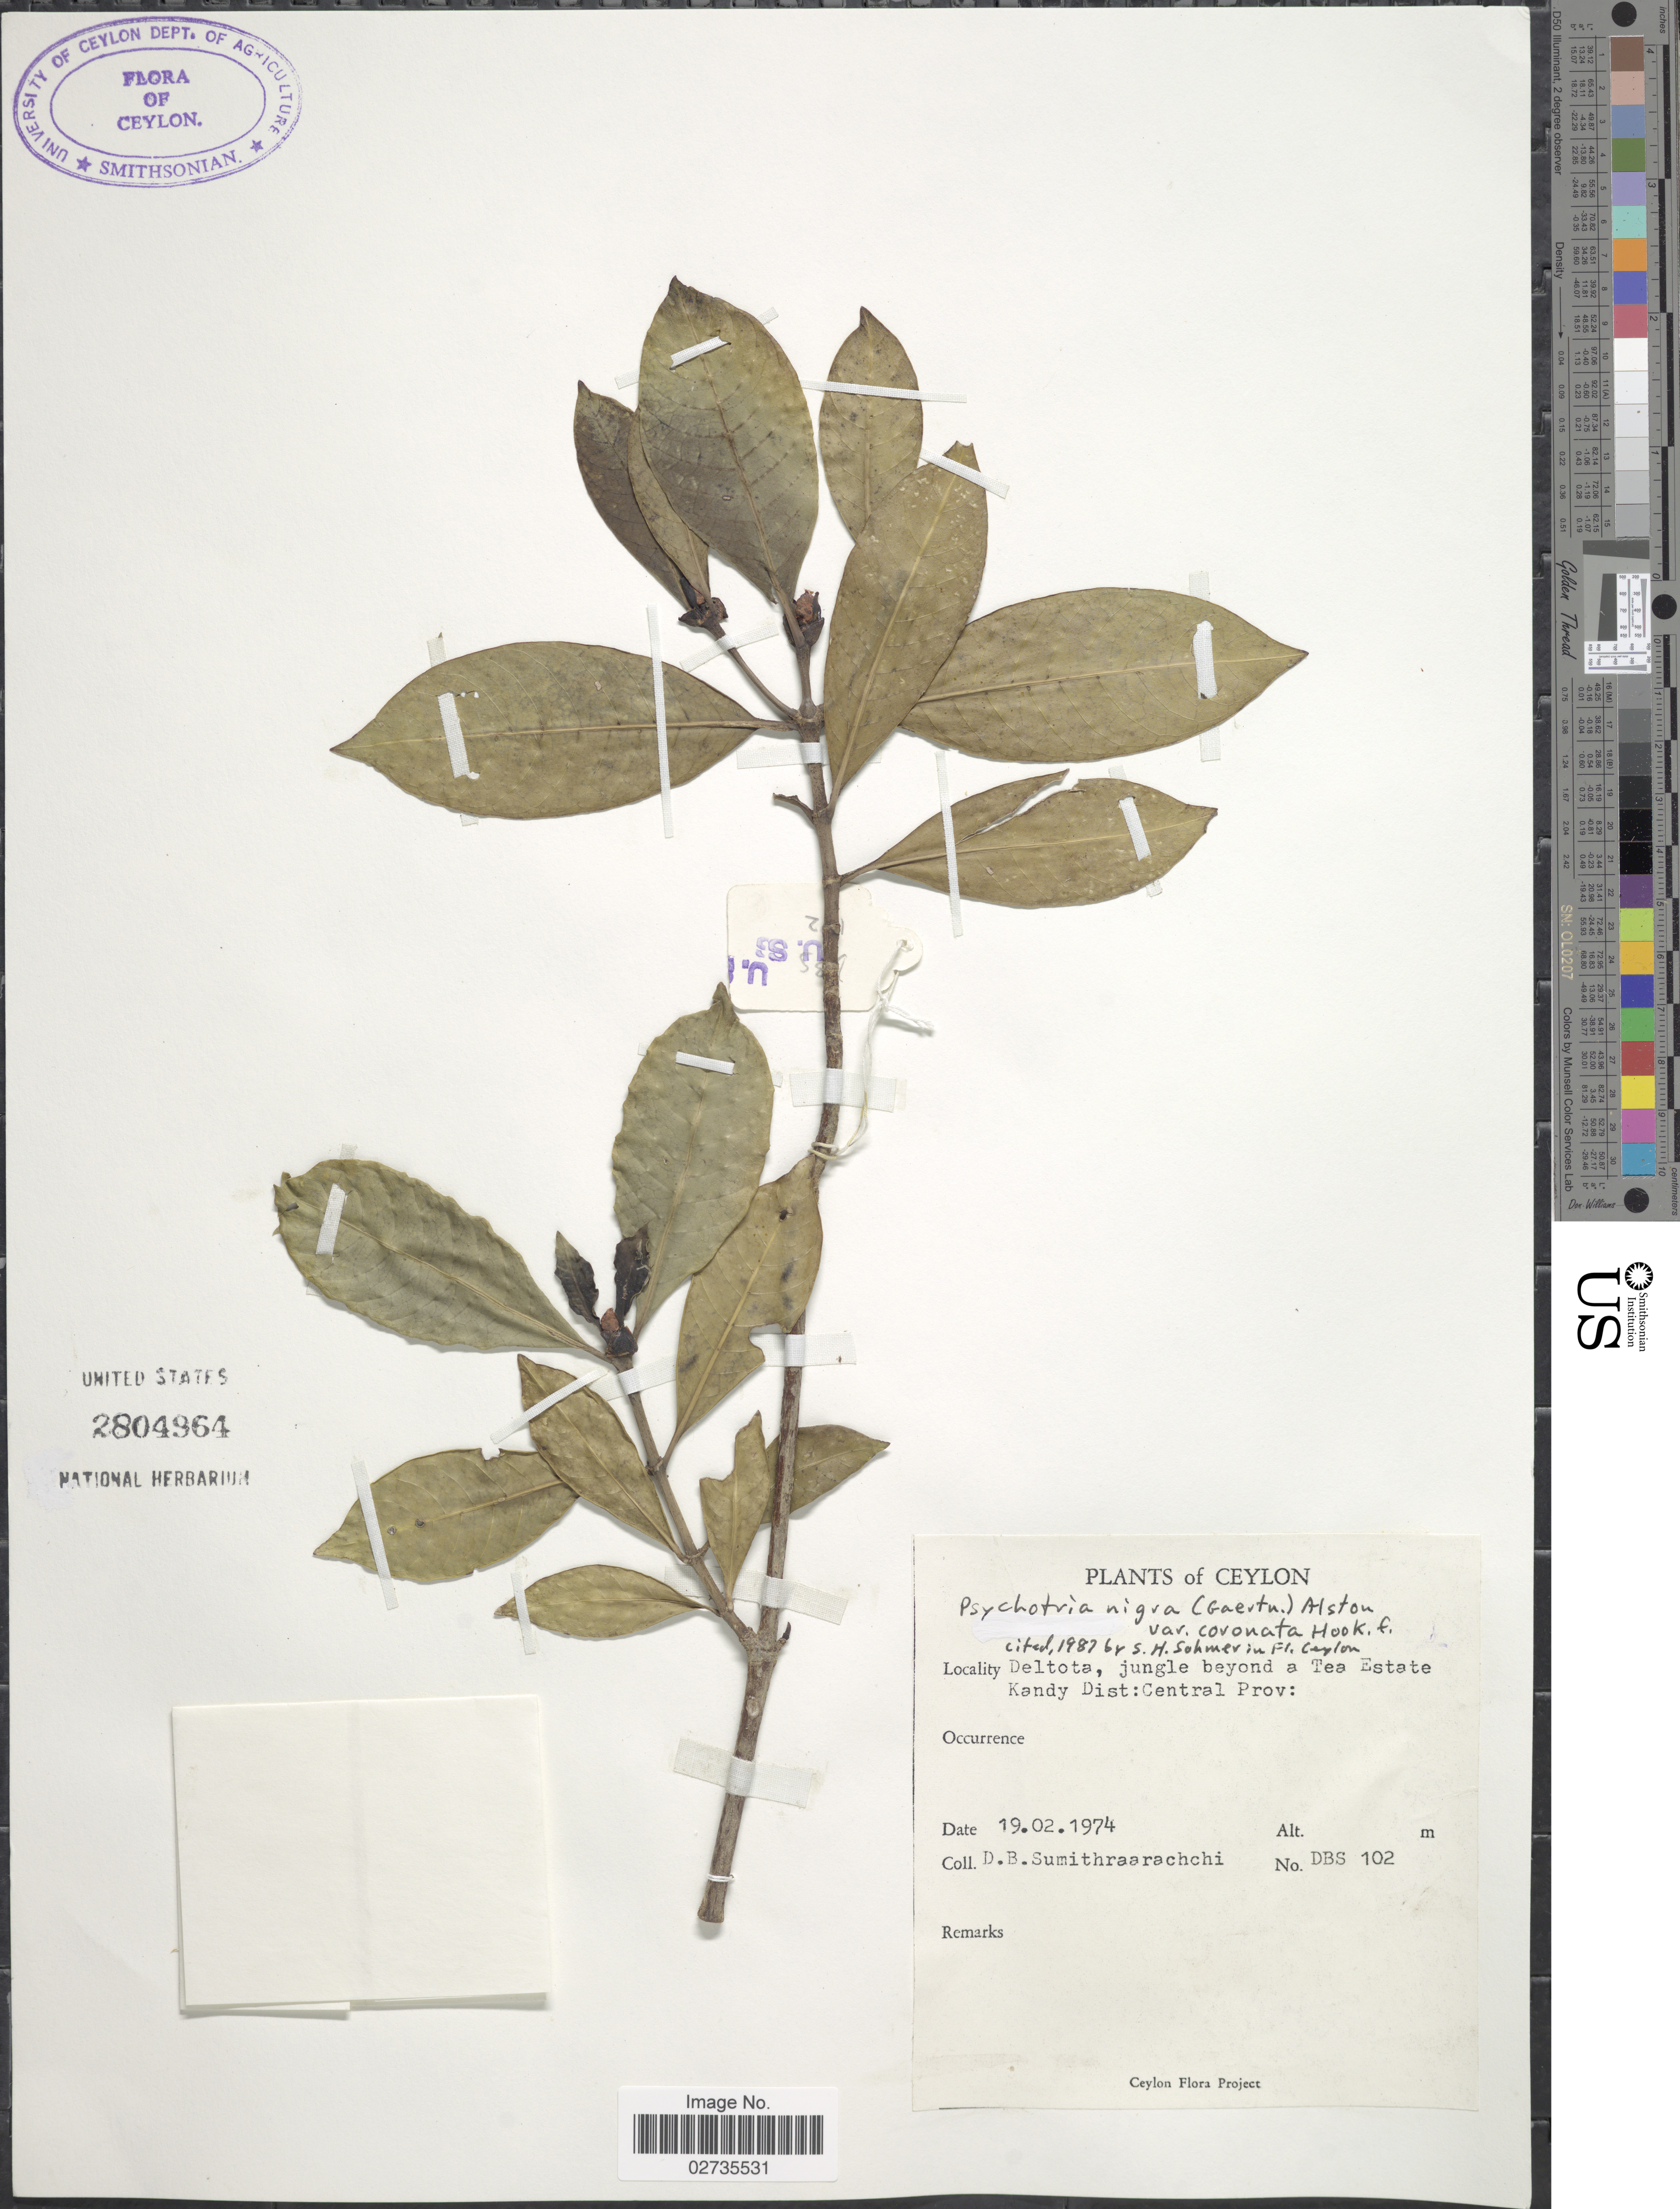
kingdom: Plantae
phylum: Tracheophyta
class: Magnoliopsida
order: Gentianales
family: Rubiaceae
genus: Psychotria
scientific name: Psychotria nigra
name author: (Gaertn.) Alston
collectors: D. B. Sumithraarachchi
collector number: DBS 102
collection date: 1974-02-19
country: Sri Lanka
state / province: Central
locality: Ceylon. Deltota, jungle beyond a Tea Estate Kandy Dist.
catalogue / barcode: US 2804964